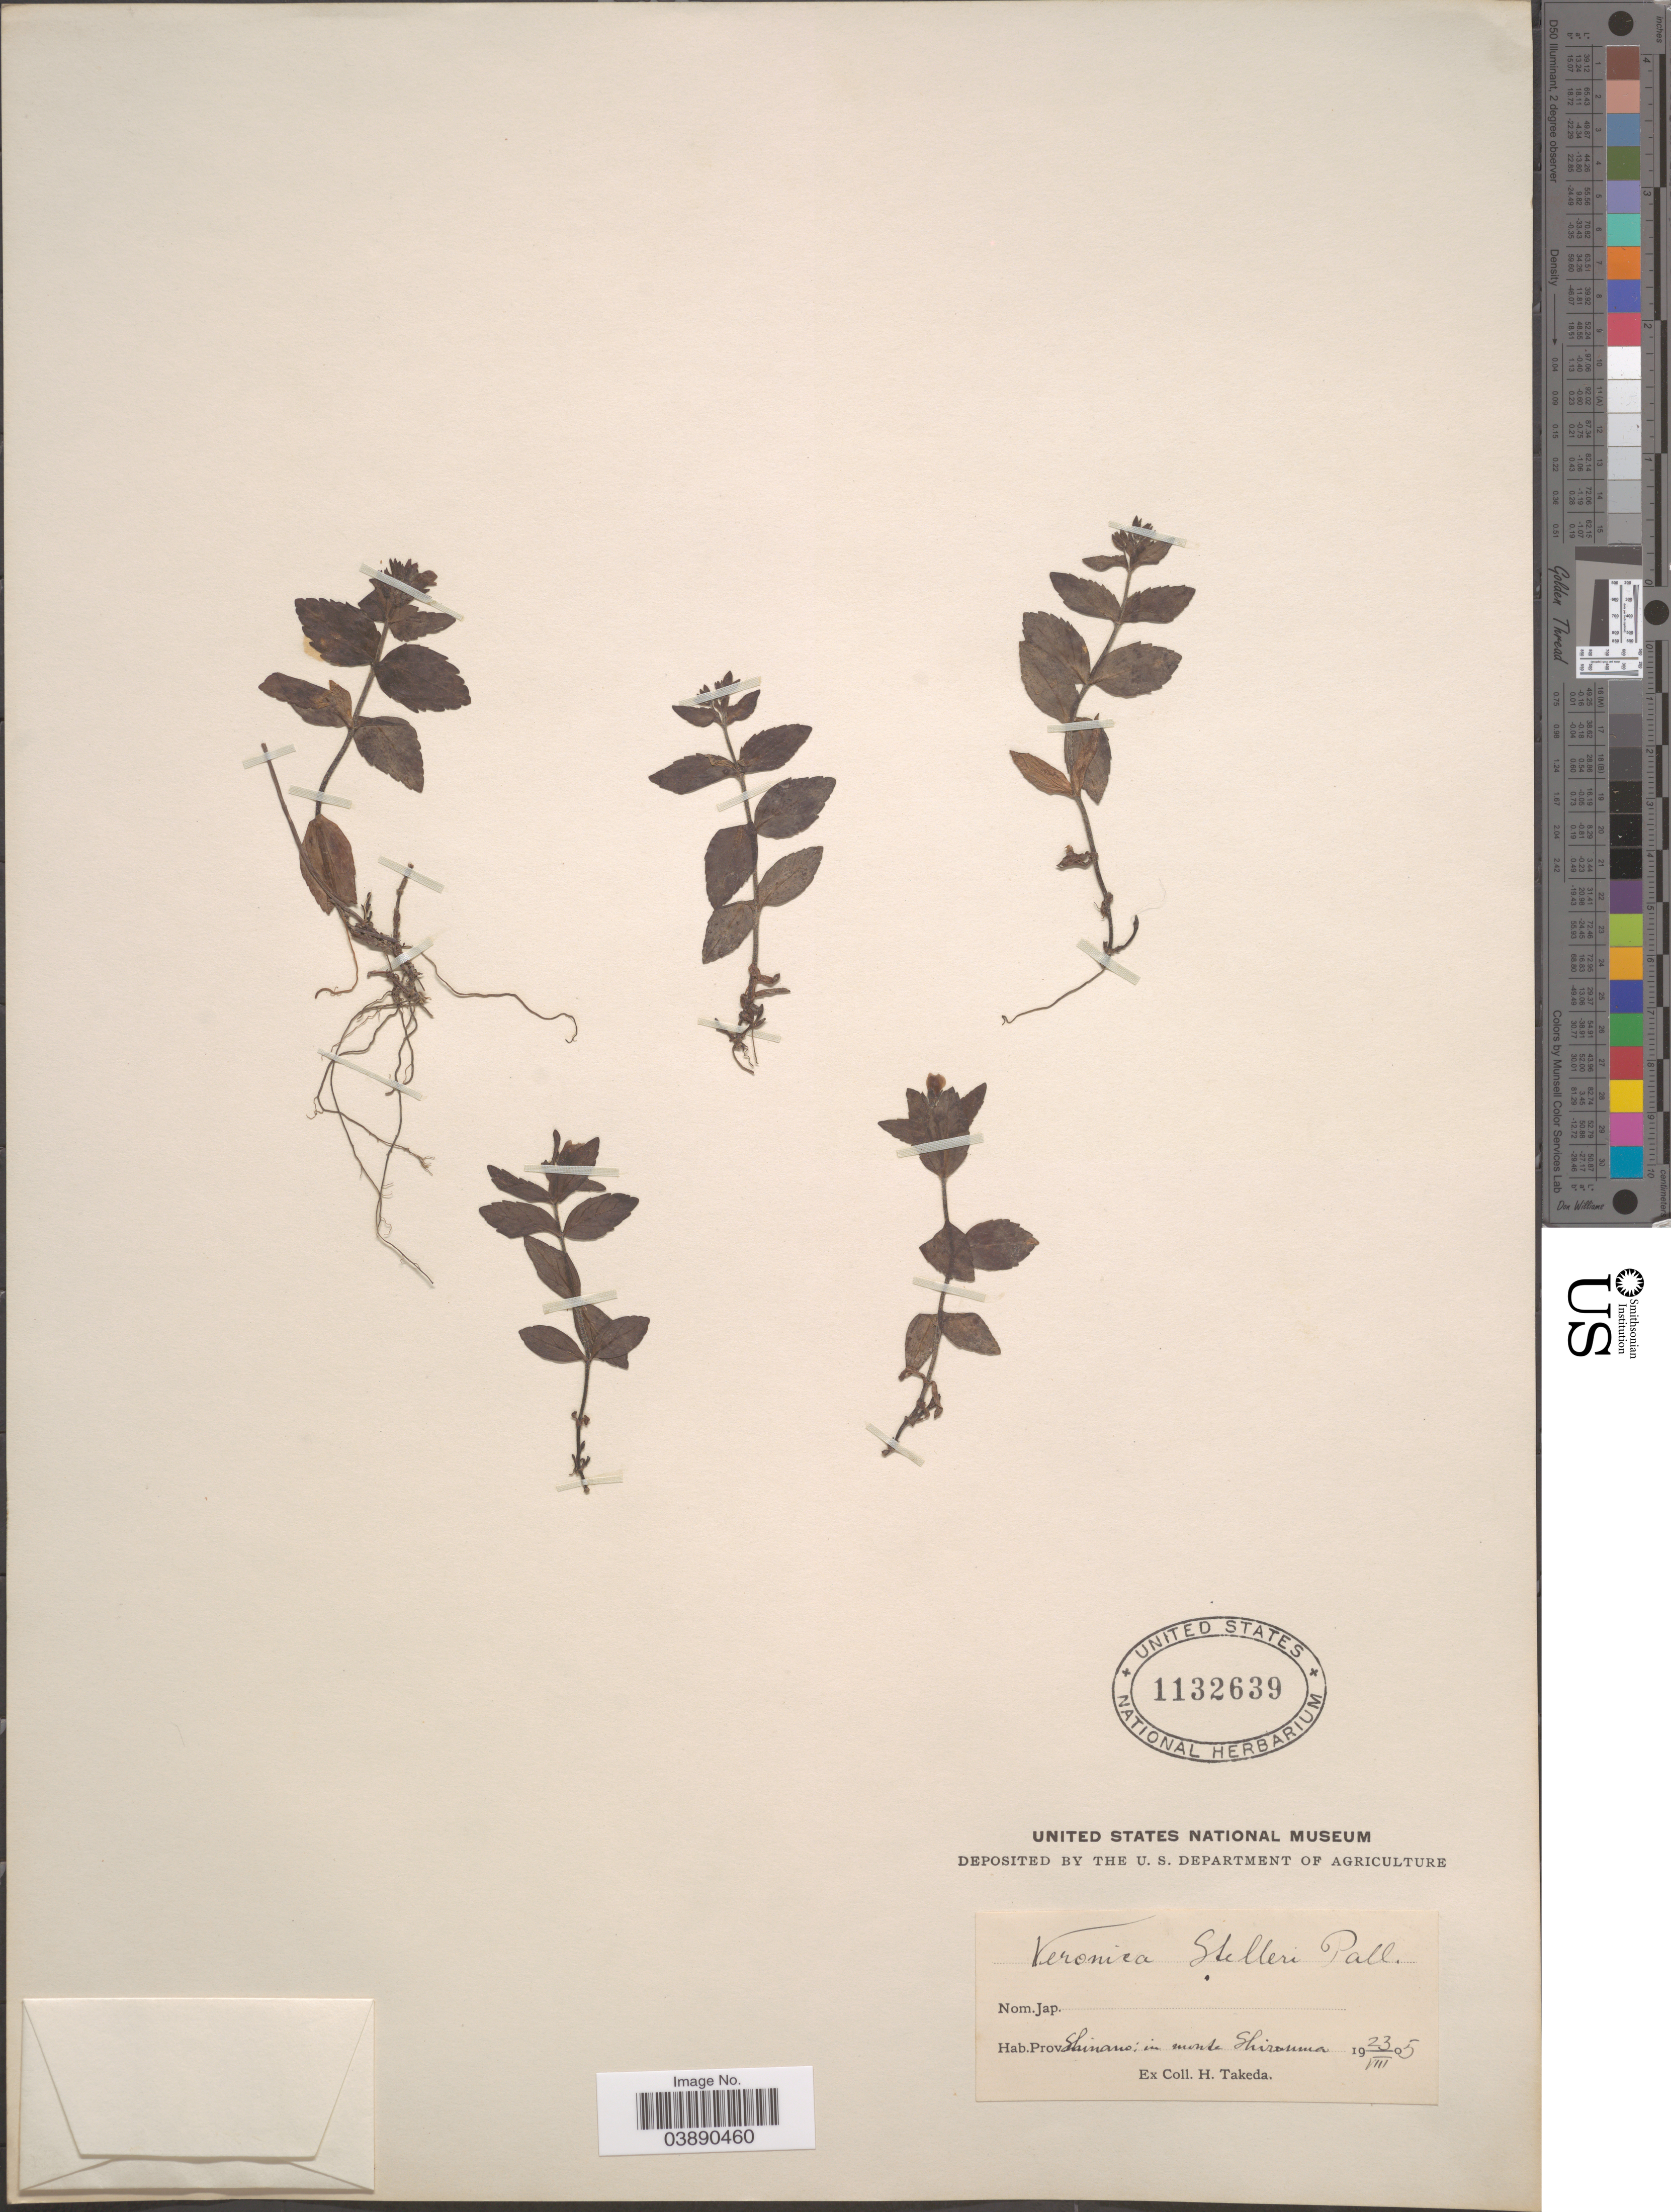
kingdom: Plantae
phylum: Tracheophyta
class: Magnoliopsida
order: Lamiales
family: Plantaginaceae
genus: Veronica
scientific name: Veronica stelleri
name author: Pall.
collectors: H. Takeda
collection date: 1905-08-23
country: Japan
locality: Prov. Shinano: in monte Shirouma.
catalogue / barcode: US 1132639